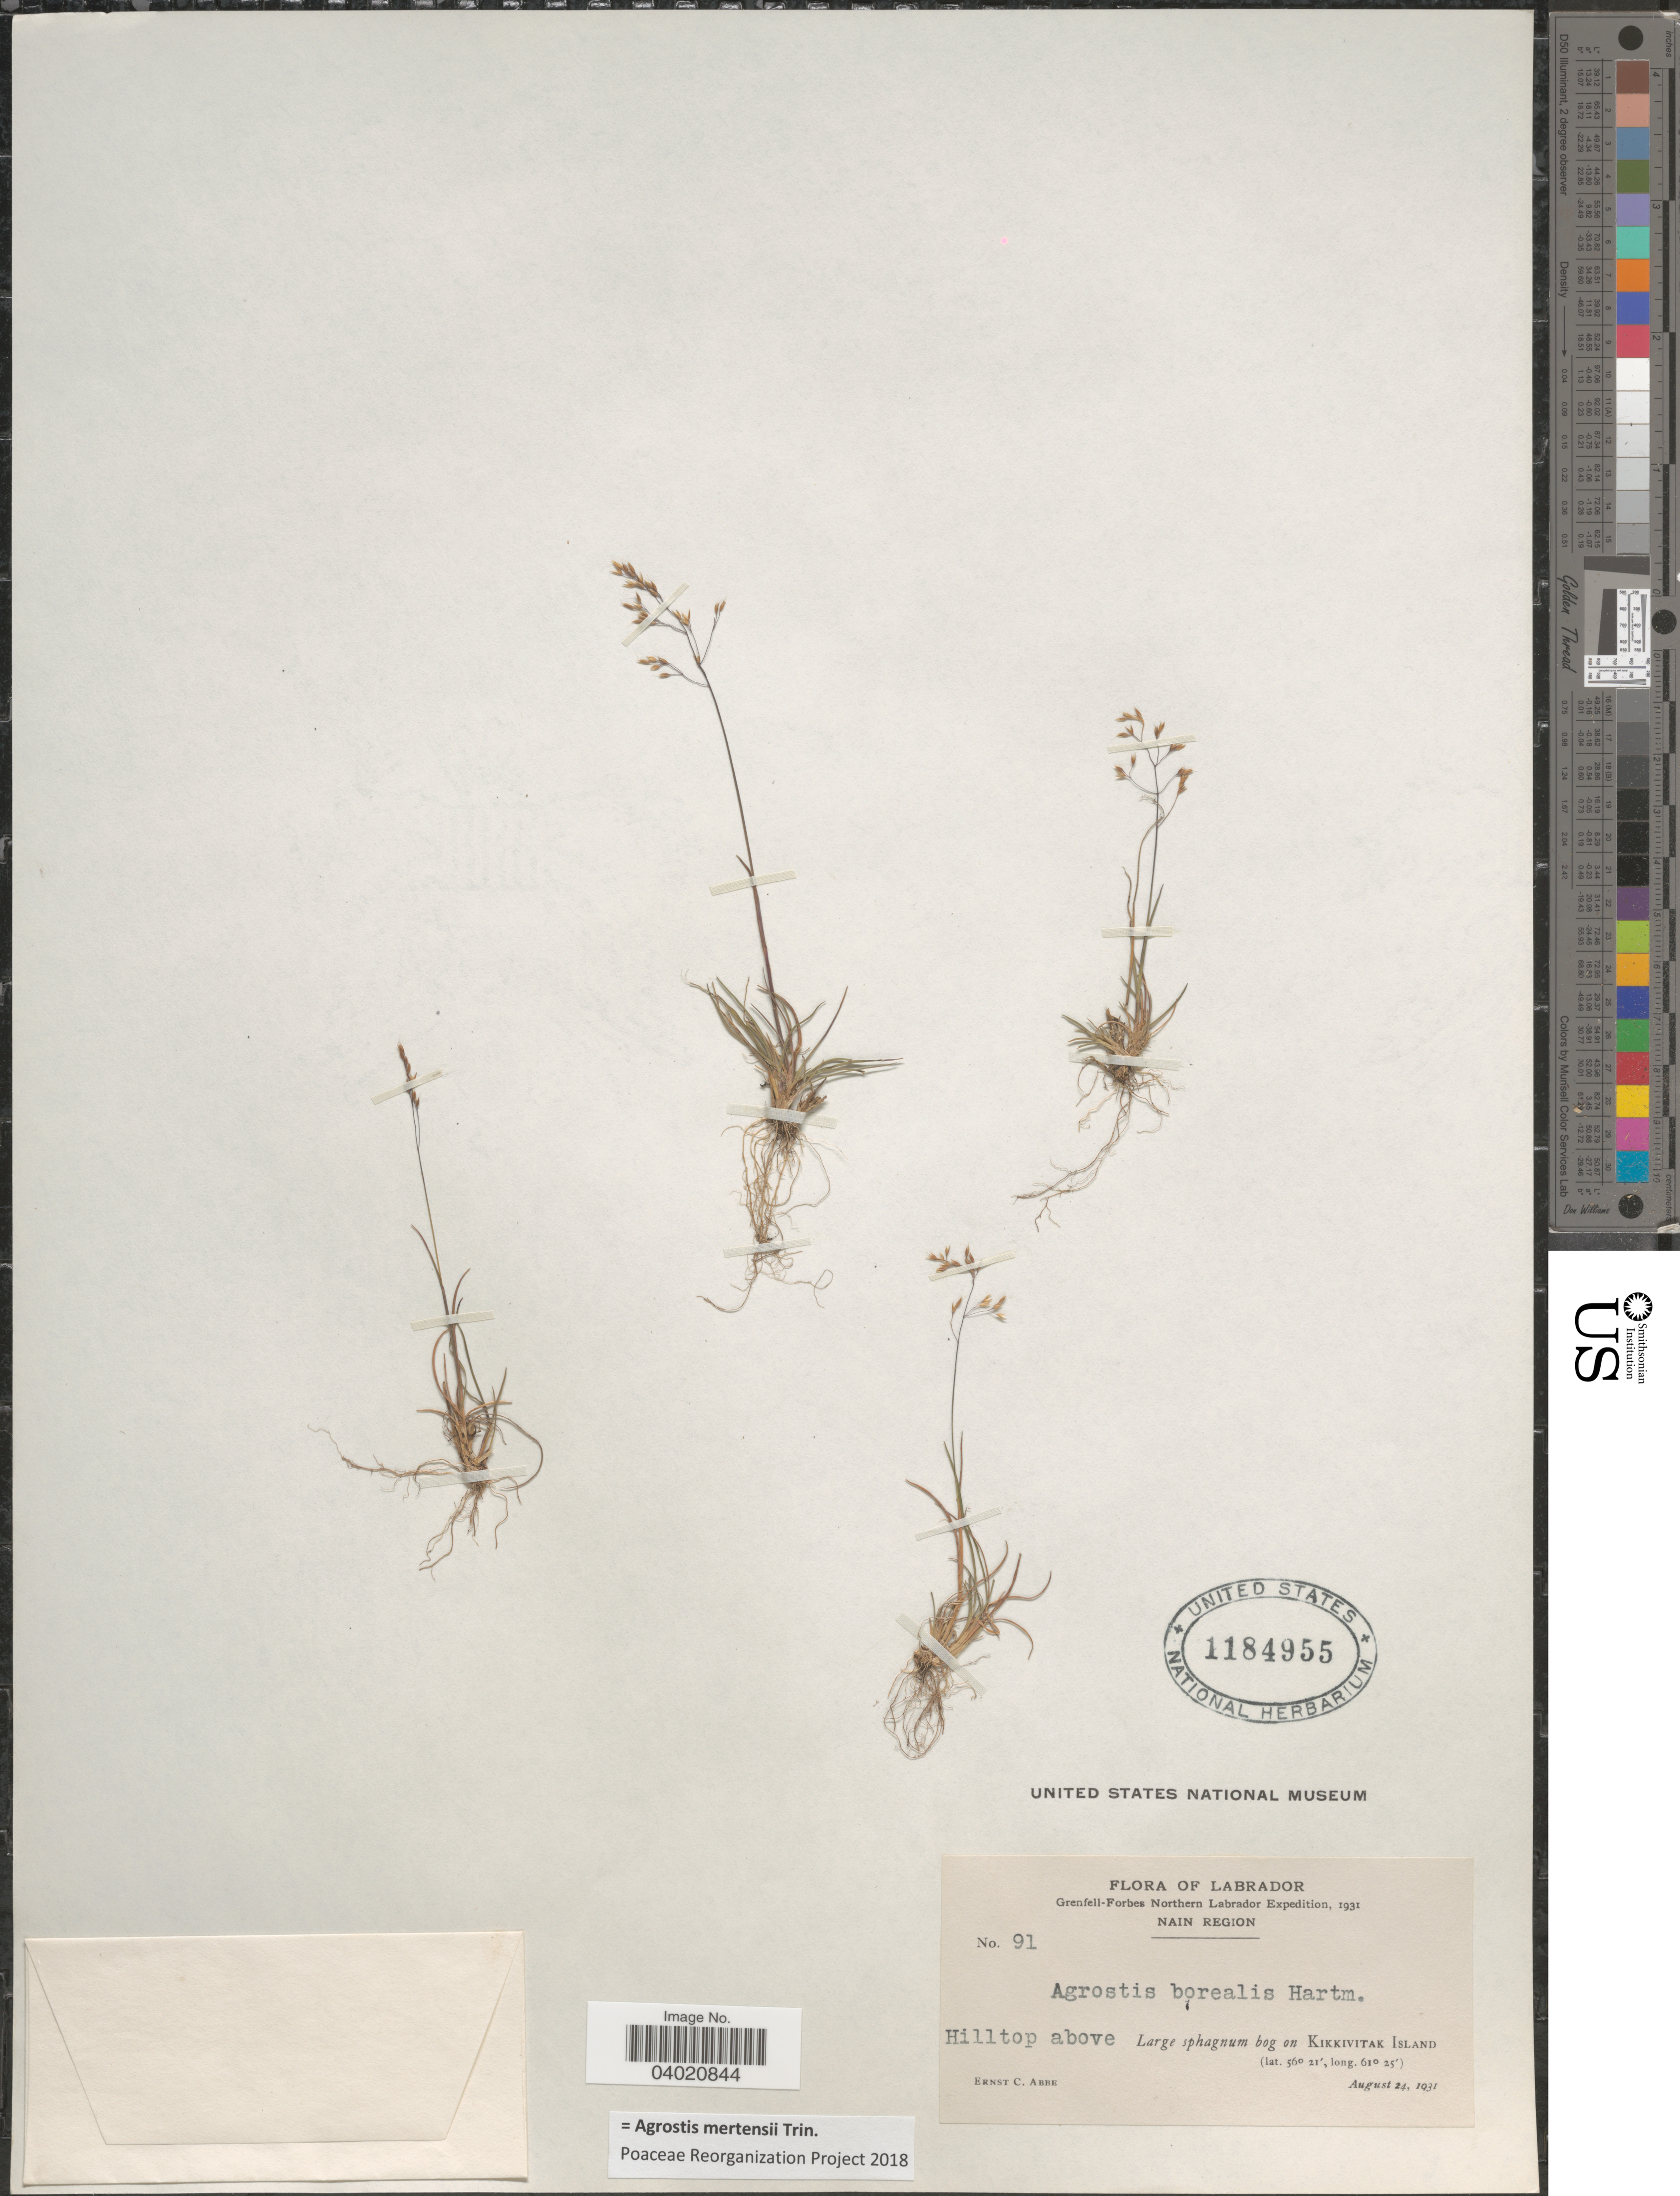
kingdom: Plantae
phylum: Tracheophyta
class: Liliopsida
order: Poales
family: Poaceae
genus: Agrostis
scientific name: Agrostis mertensii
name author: Trin.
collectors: E. C. Abbe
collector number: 91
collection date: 1931-08-24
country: Canada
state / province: Newfoundland and Labrador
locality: Labrador. Nain Region. Hilltop above Large sphagnum bog on Kikkivitak Island.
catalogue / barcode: US 1184955